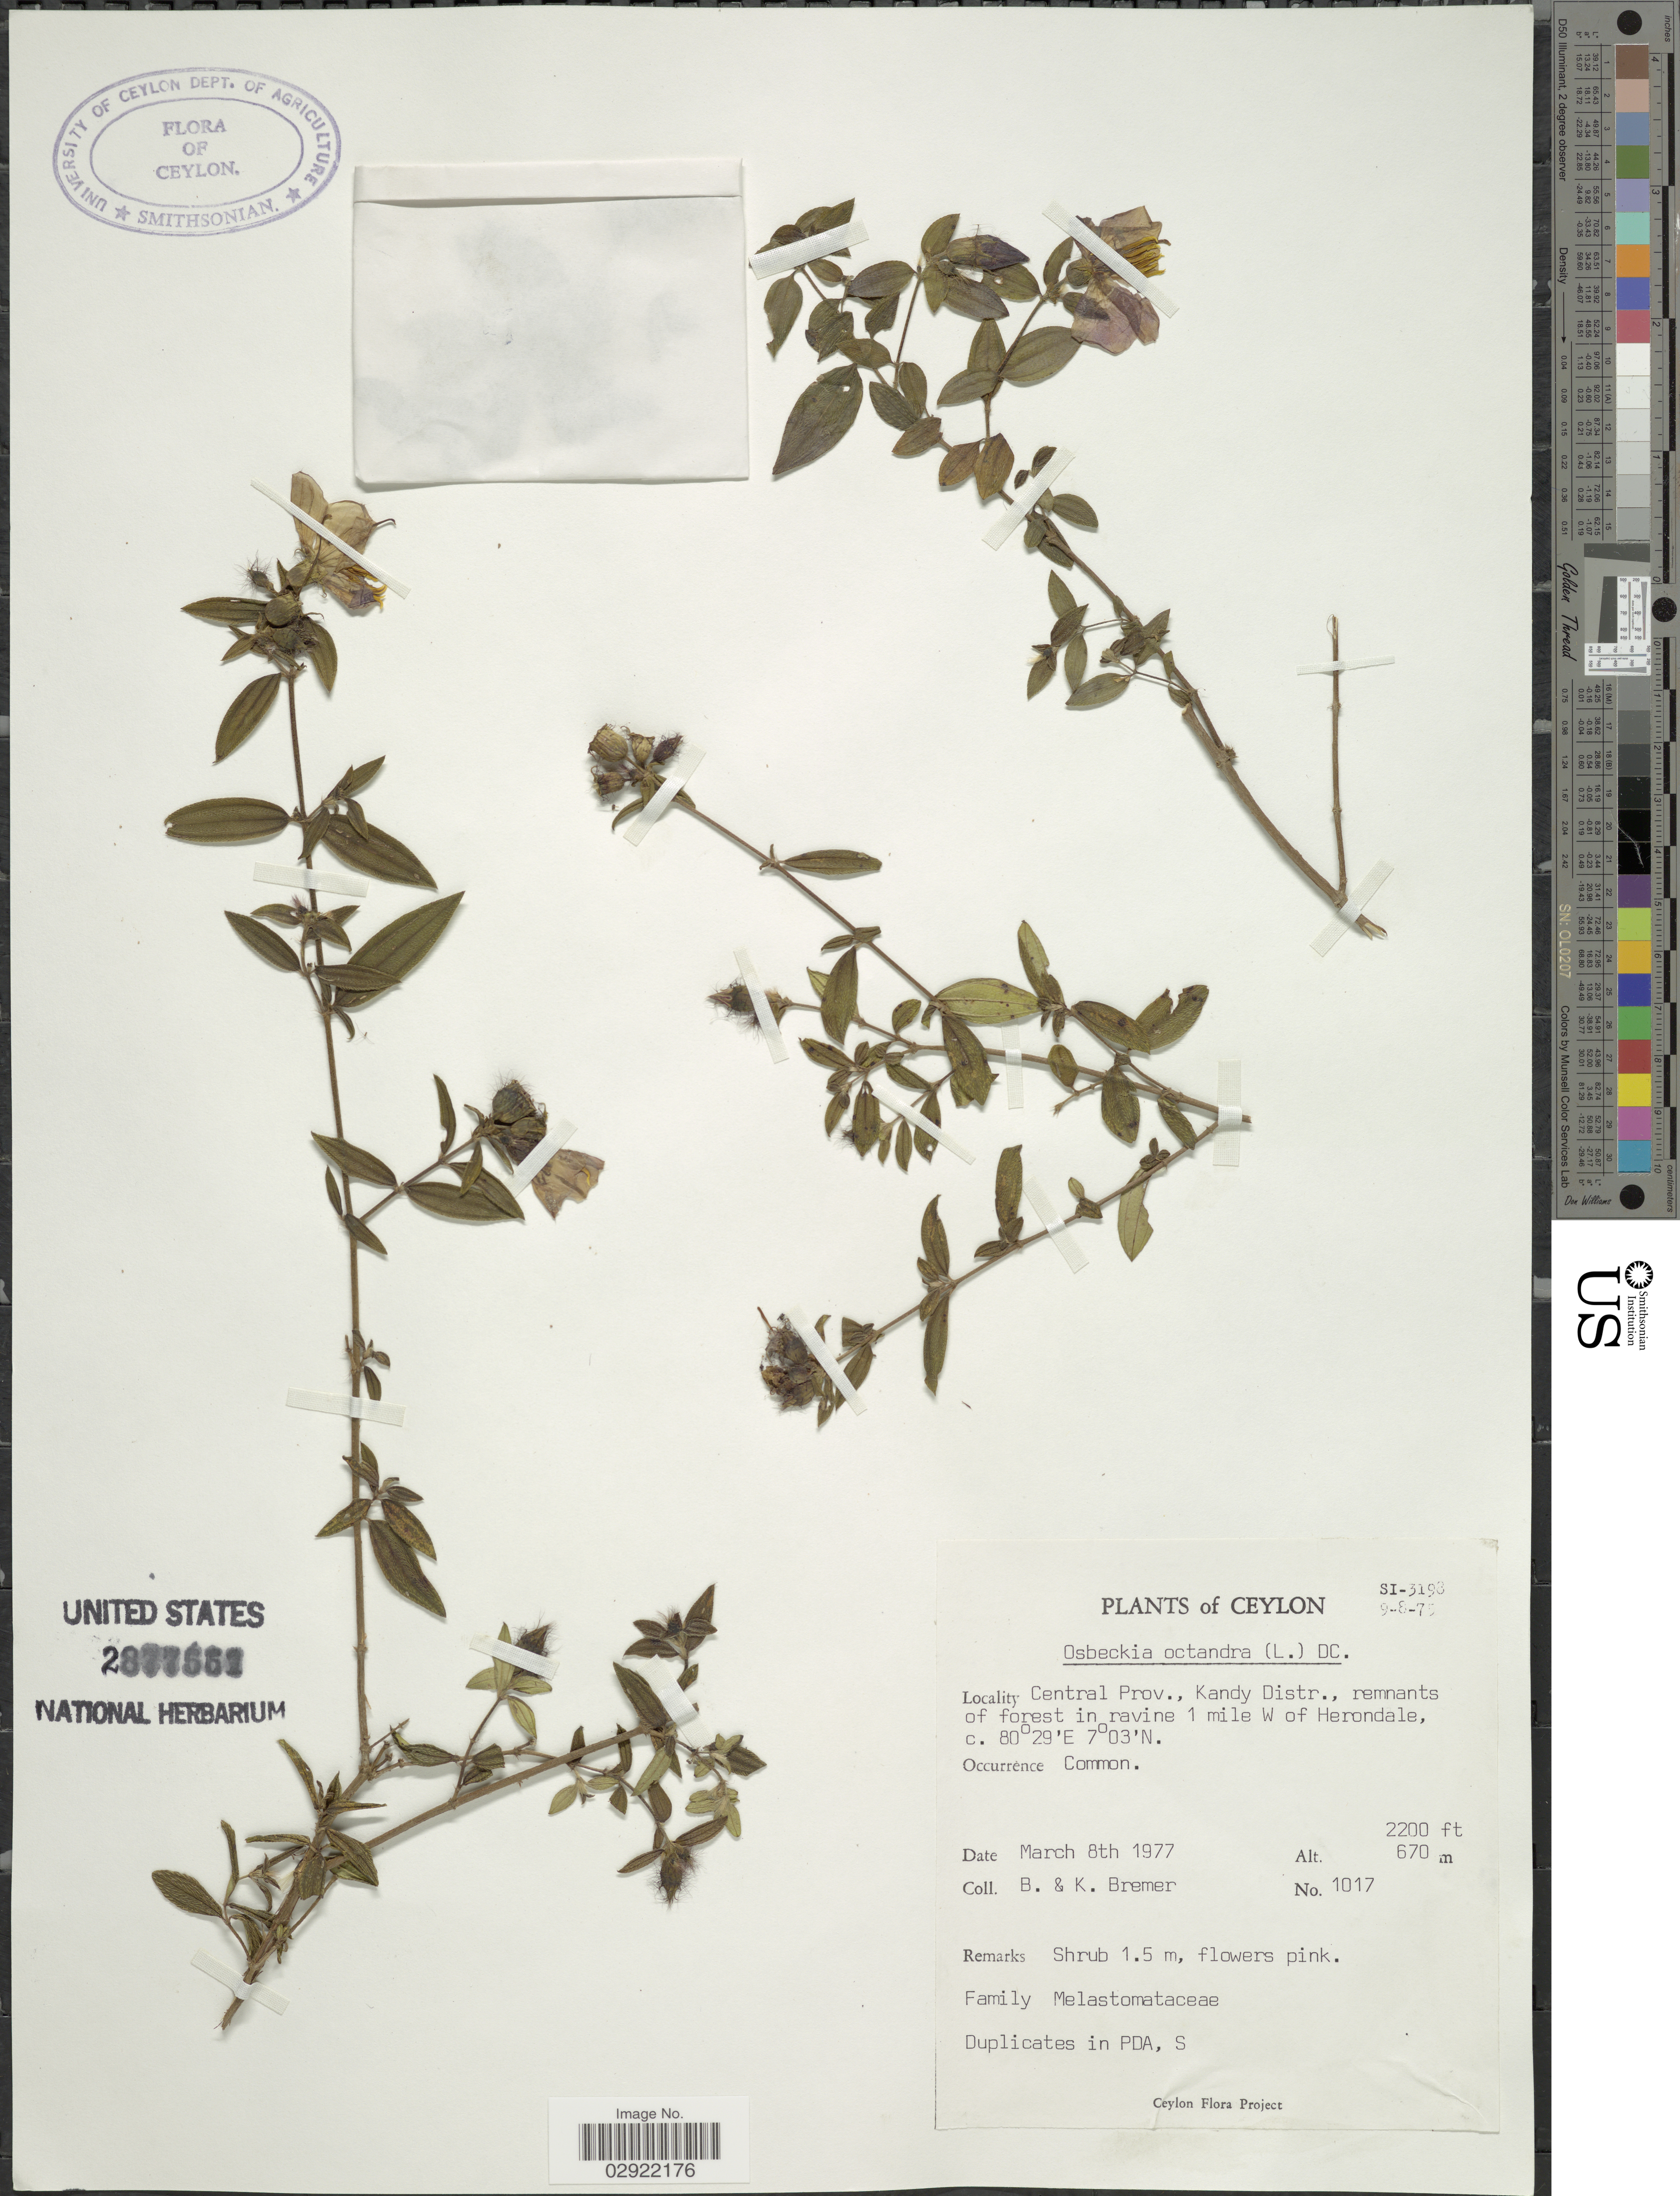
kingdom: Plantae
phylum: Tracheophyta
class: Magnoliopsida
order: Myrtales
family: Melastomataceae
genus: Osbeckia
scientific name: Osbeckia octandra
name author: DC.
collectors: B. Bremer & K. Bremer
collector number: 1017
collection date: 1977-03-08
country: Sri Lanka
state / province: Central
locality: Ceylon. Kandy Distr., remnants of forest in ravine 1 mile W of Herondale.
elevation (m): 671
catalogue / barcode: US 2877551